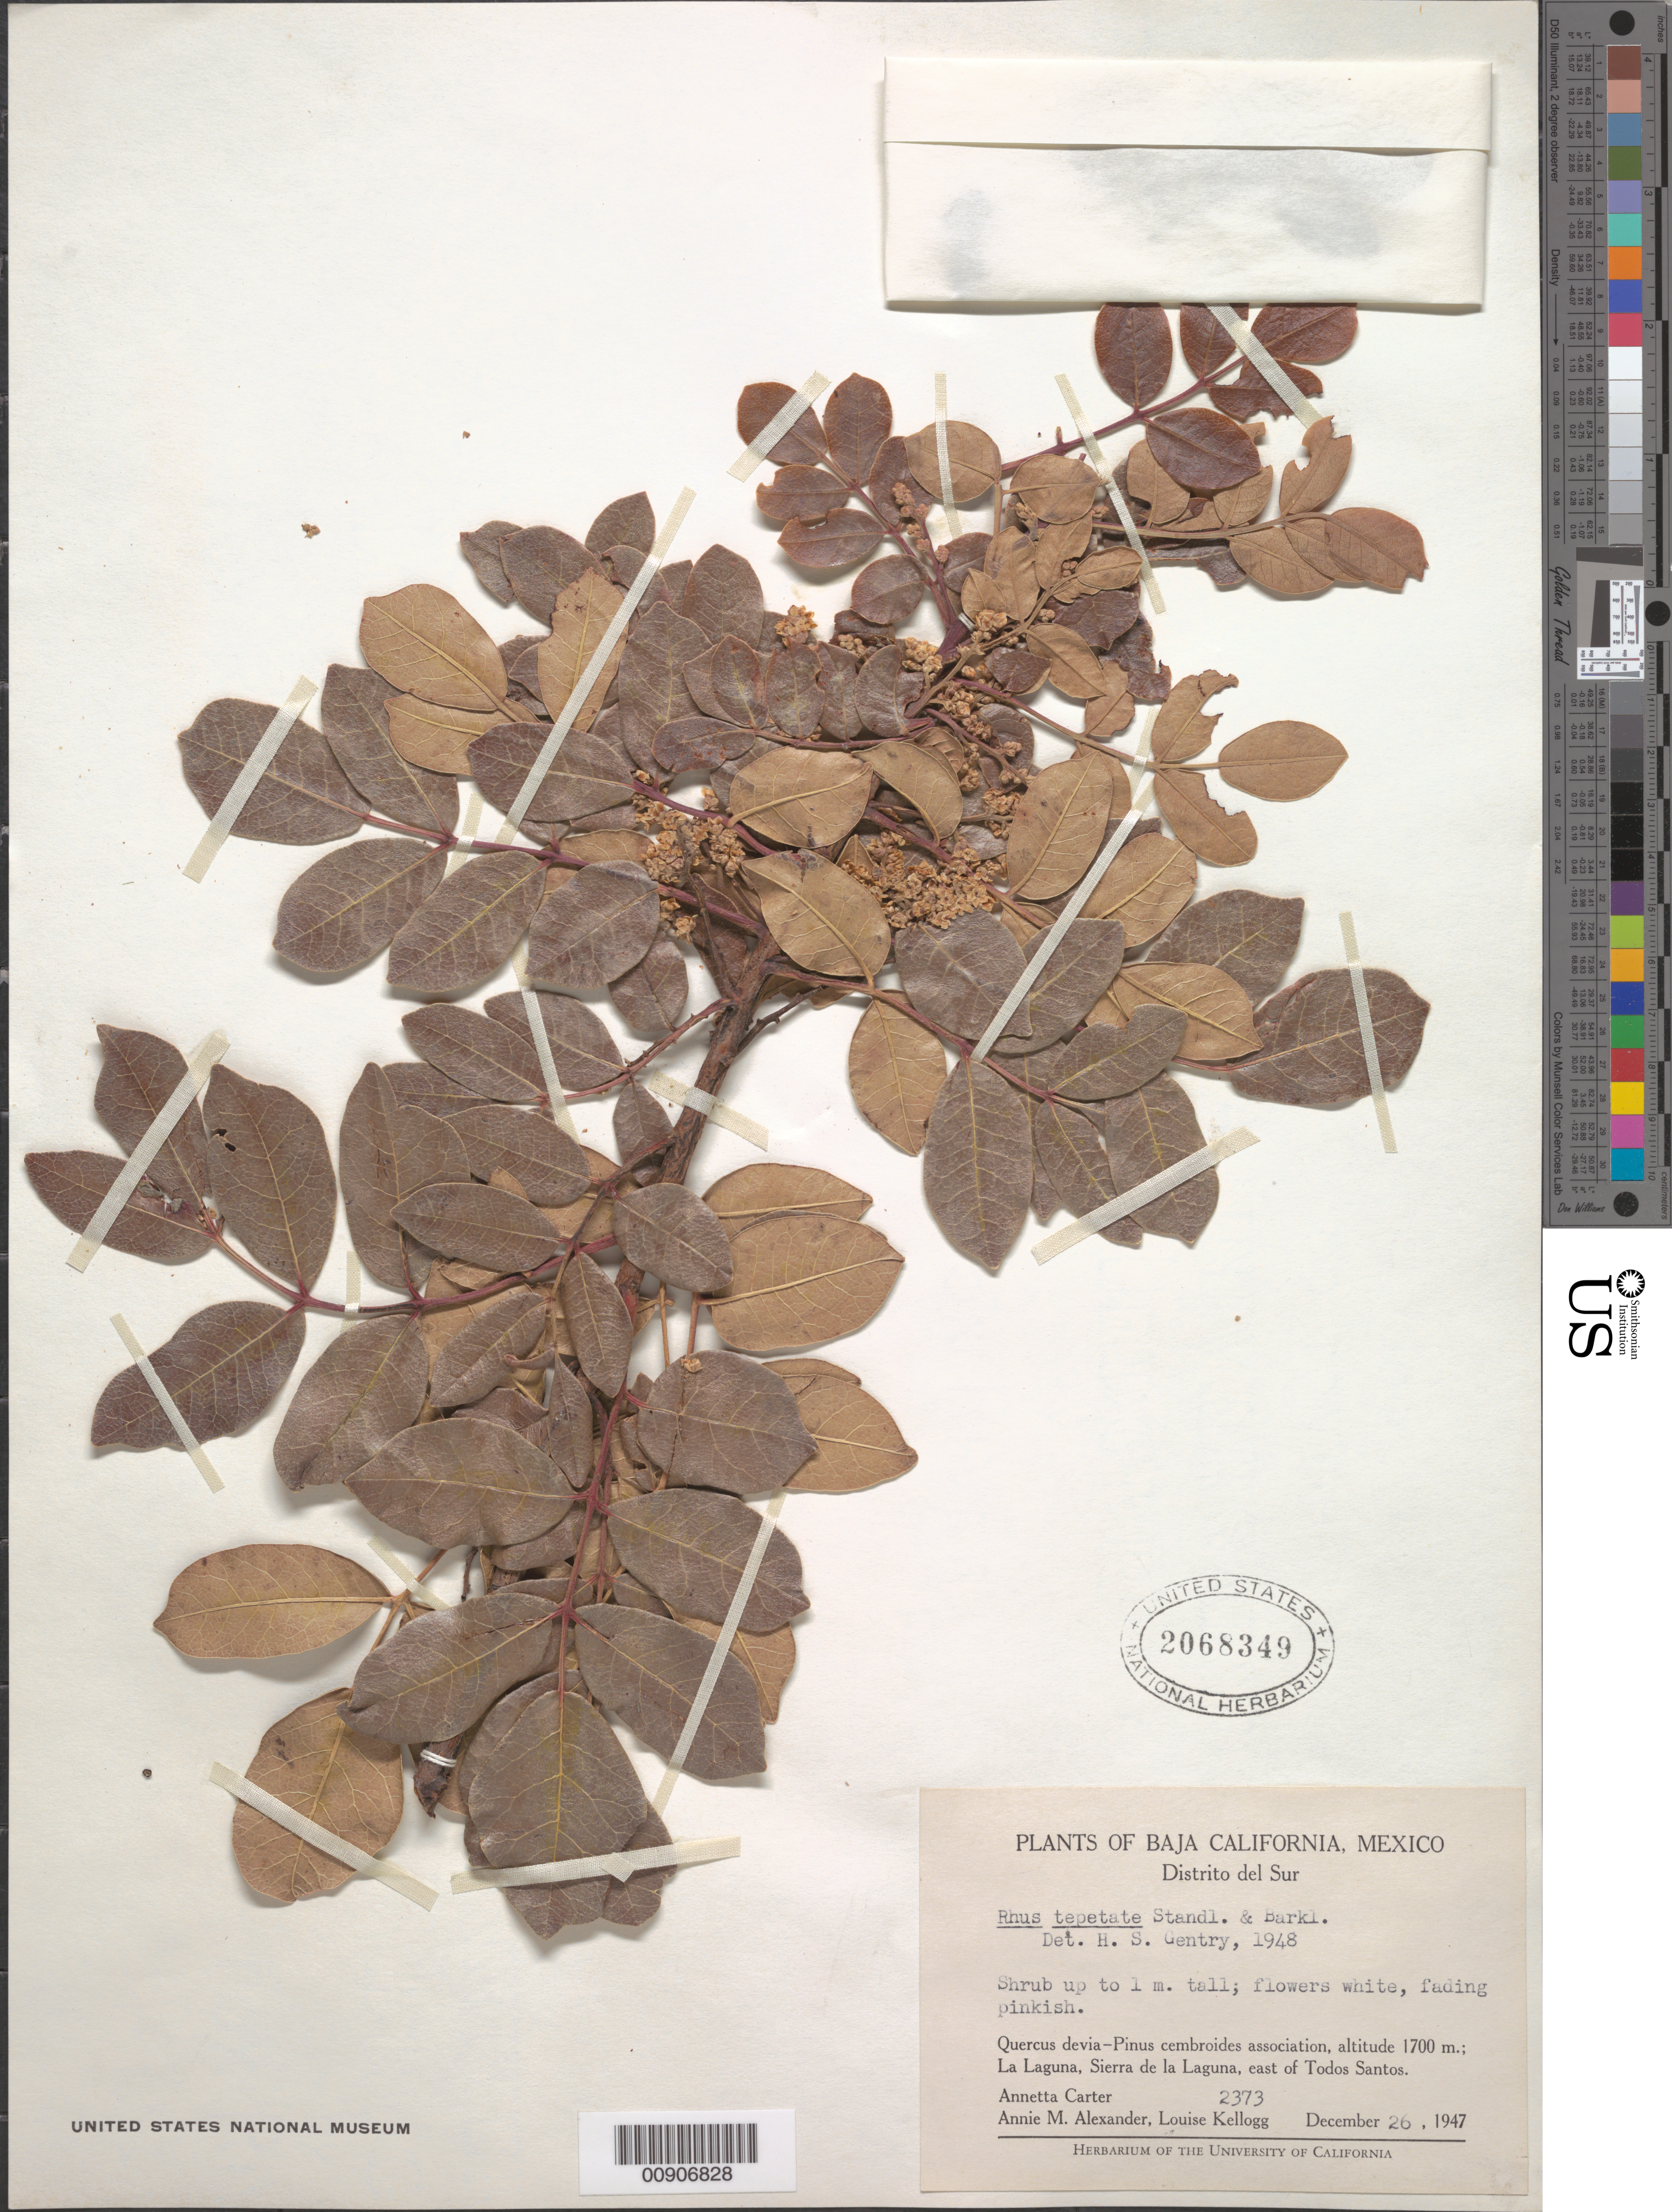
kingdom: Plantae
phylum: Tracheophyta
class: Magnoliopsida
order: Sapindales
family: Anacardiaceae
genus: Rhus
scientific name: Rhus tepetate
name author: Standl. & F.A. Barkley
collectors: A. Carter, A. M. Alexander & L. Kellogg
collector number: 2373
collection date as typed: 26 Dec 1947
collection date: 1947-12-26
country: Mexico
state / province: Baja California Sur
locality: La Laguna, Sierra de la Laguna, east of Todos Santos. Baja California Distrito del Sur.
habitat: Quercus devia-Pinus cembroides association.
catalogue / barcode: US 2068349